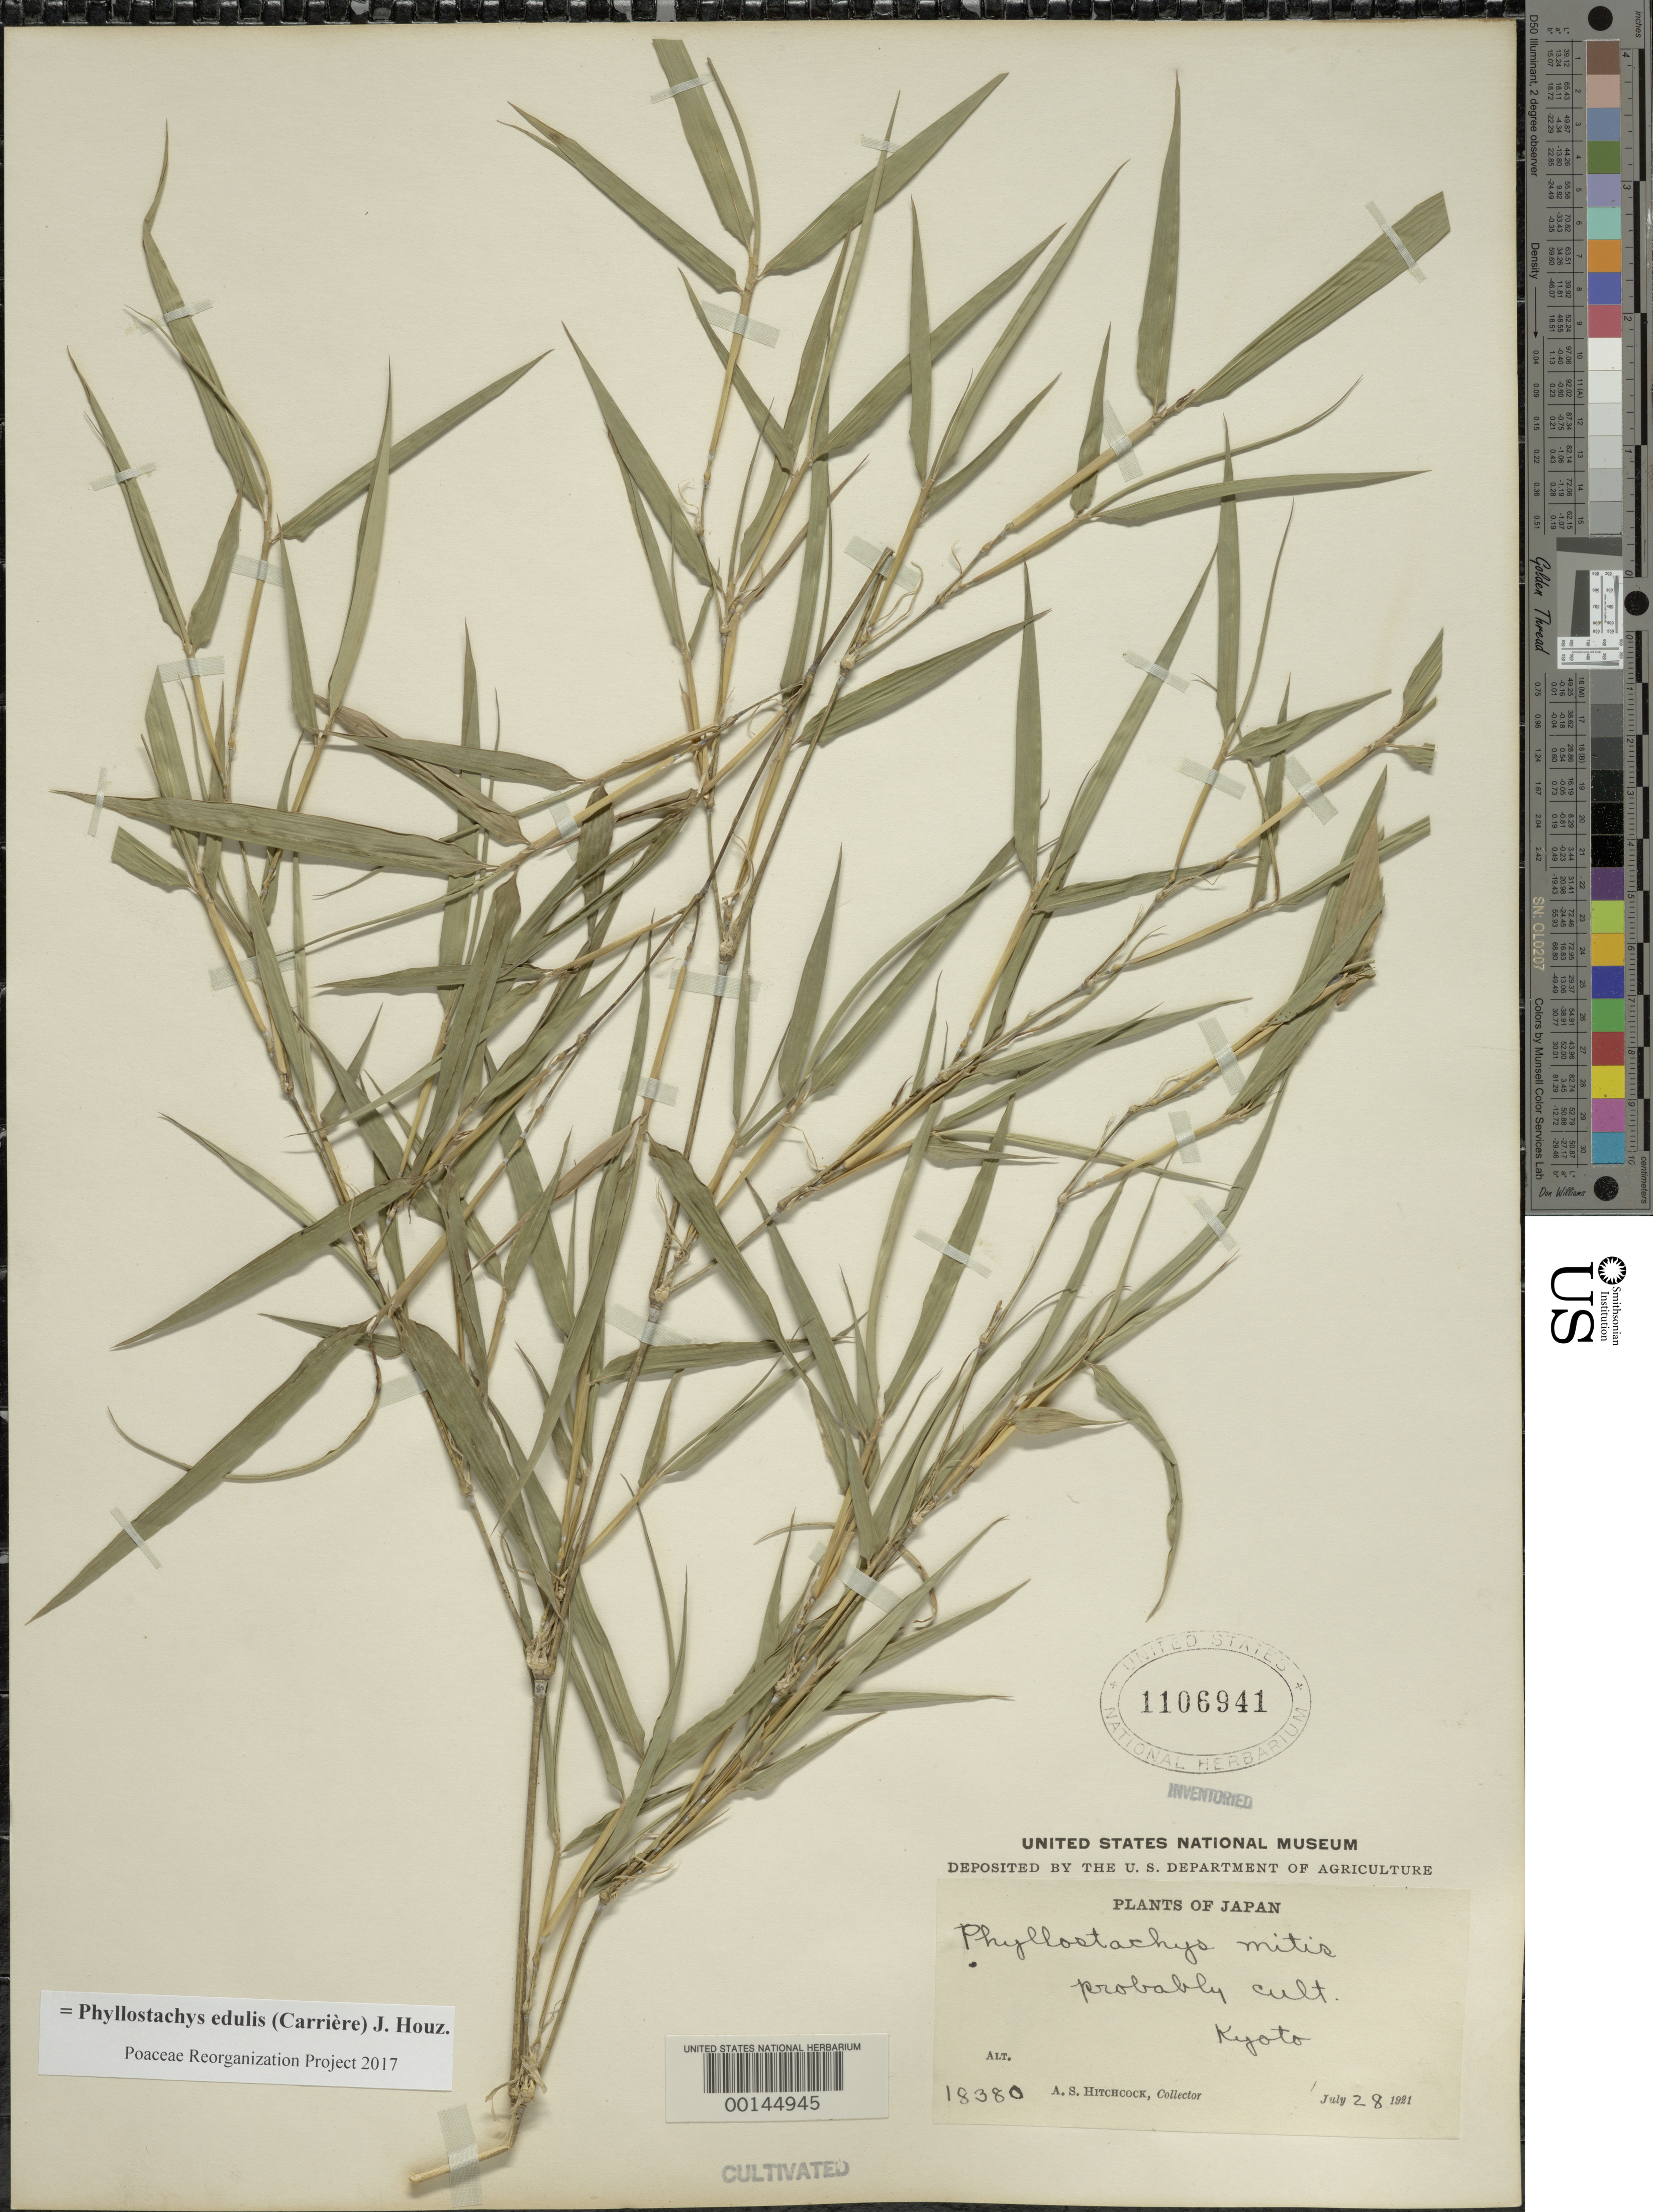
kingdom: Plantae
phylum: Tracheophyta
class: Liliopsida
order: Poales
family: Poaceae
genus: Phyllostachys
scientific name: Phyllostachys edulis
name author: (Carrière) J. Houz.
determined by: Poaceae Reorganization Project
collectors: A. S. Hitchcock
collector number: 18380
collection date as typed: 28 Jul 1921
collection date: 1921-07-28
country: Japan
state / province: Kyoto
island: Honshu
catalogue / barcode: US 1106941